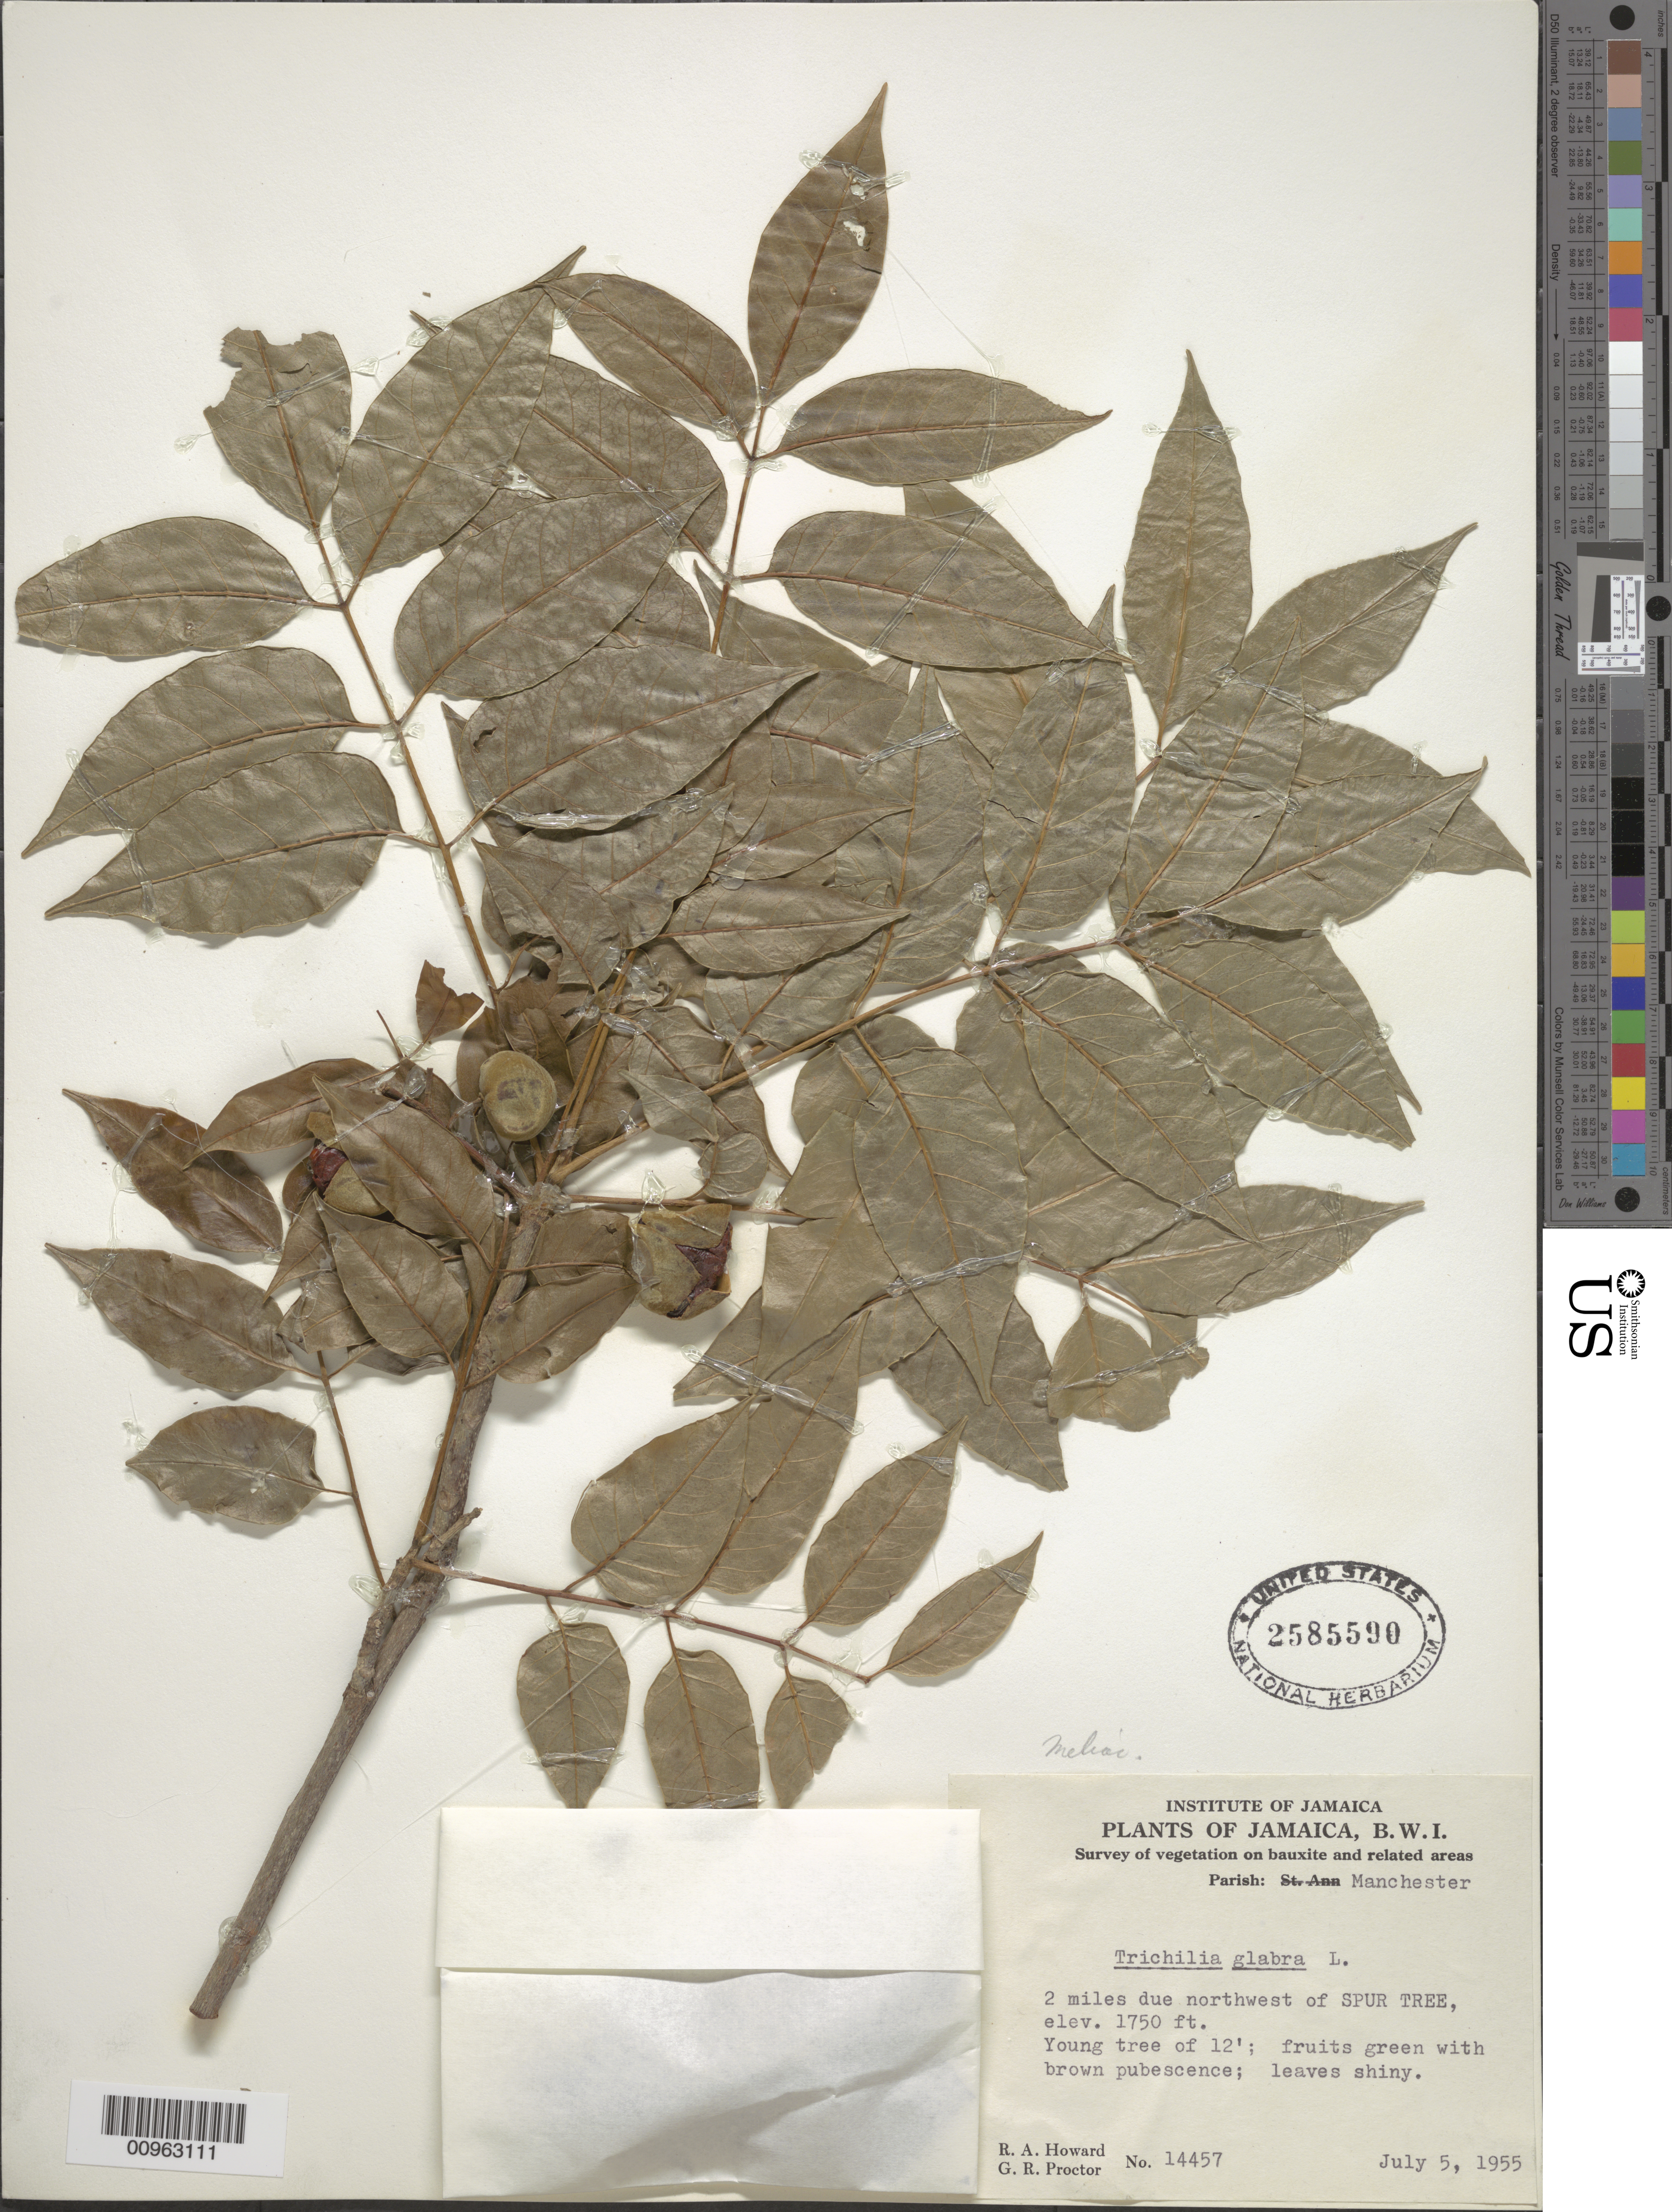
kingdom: Plantae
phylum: Tracheophyta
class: Magnoliopsida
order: Sapindales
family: Meliaceae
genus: Trichilia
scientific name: Trichilia glabra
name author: L.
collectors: R. A. Howard & G. R. Proctor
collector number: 14457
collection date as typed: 05 Jul 1955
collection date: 1955-07-05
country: Jamaica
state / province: Manchester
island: Jamaica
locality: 2 miles due northwest of Spur Tree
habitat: On bauxite and related areas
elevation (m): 533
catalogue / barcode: US 2585590